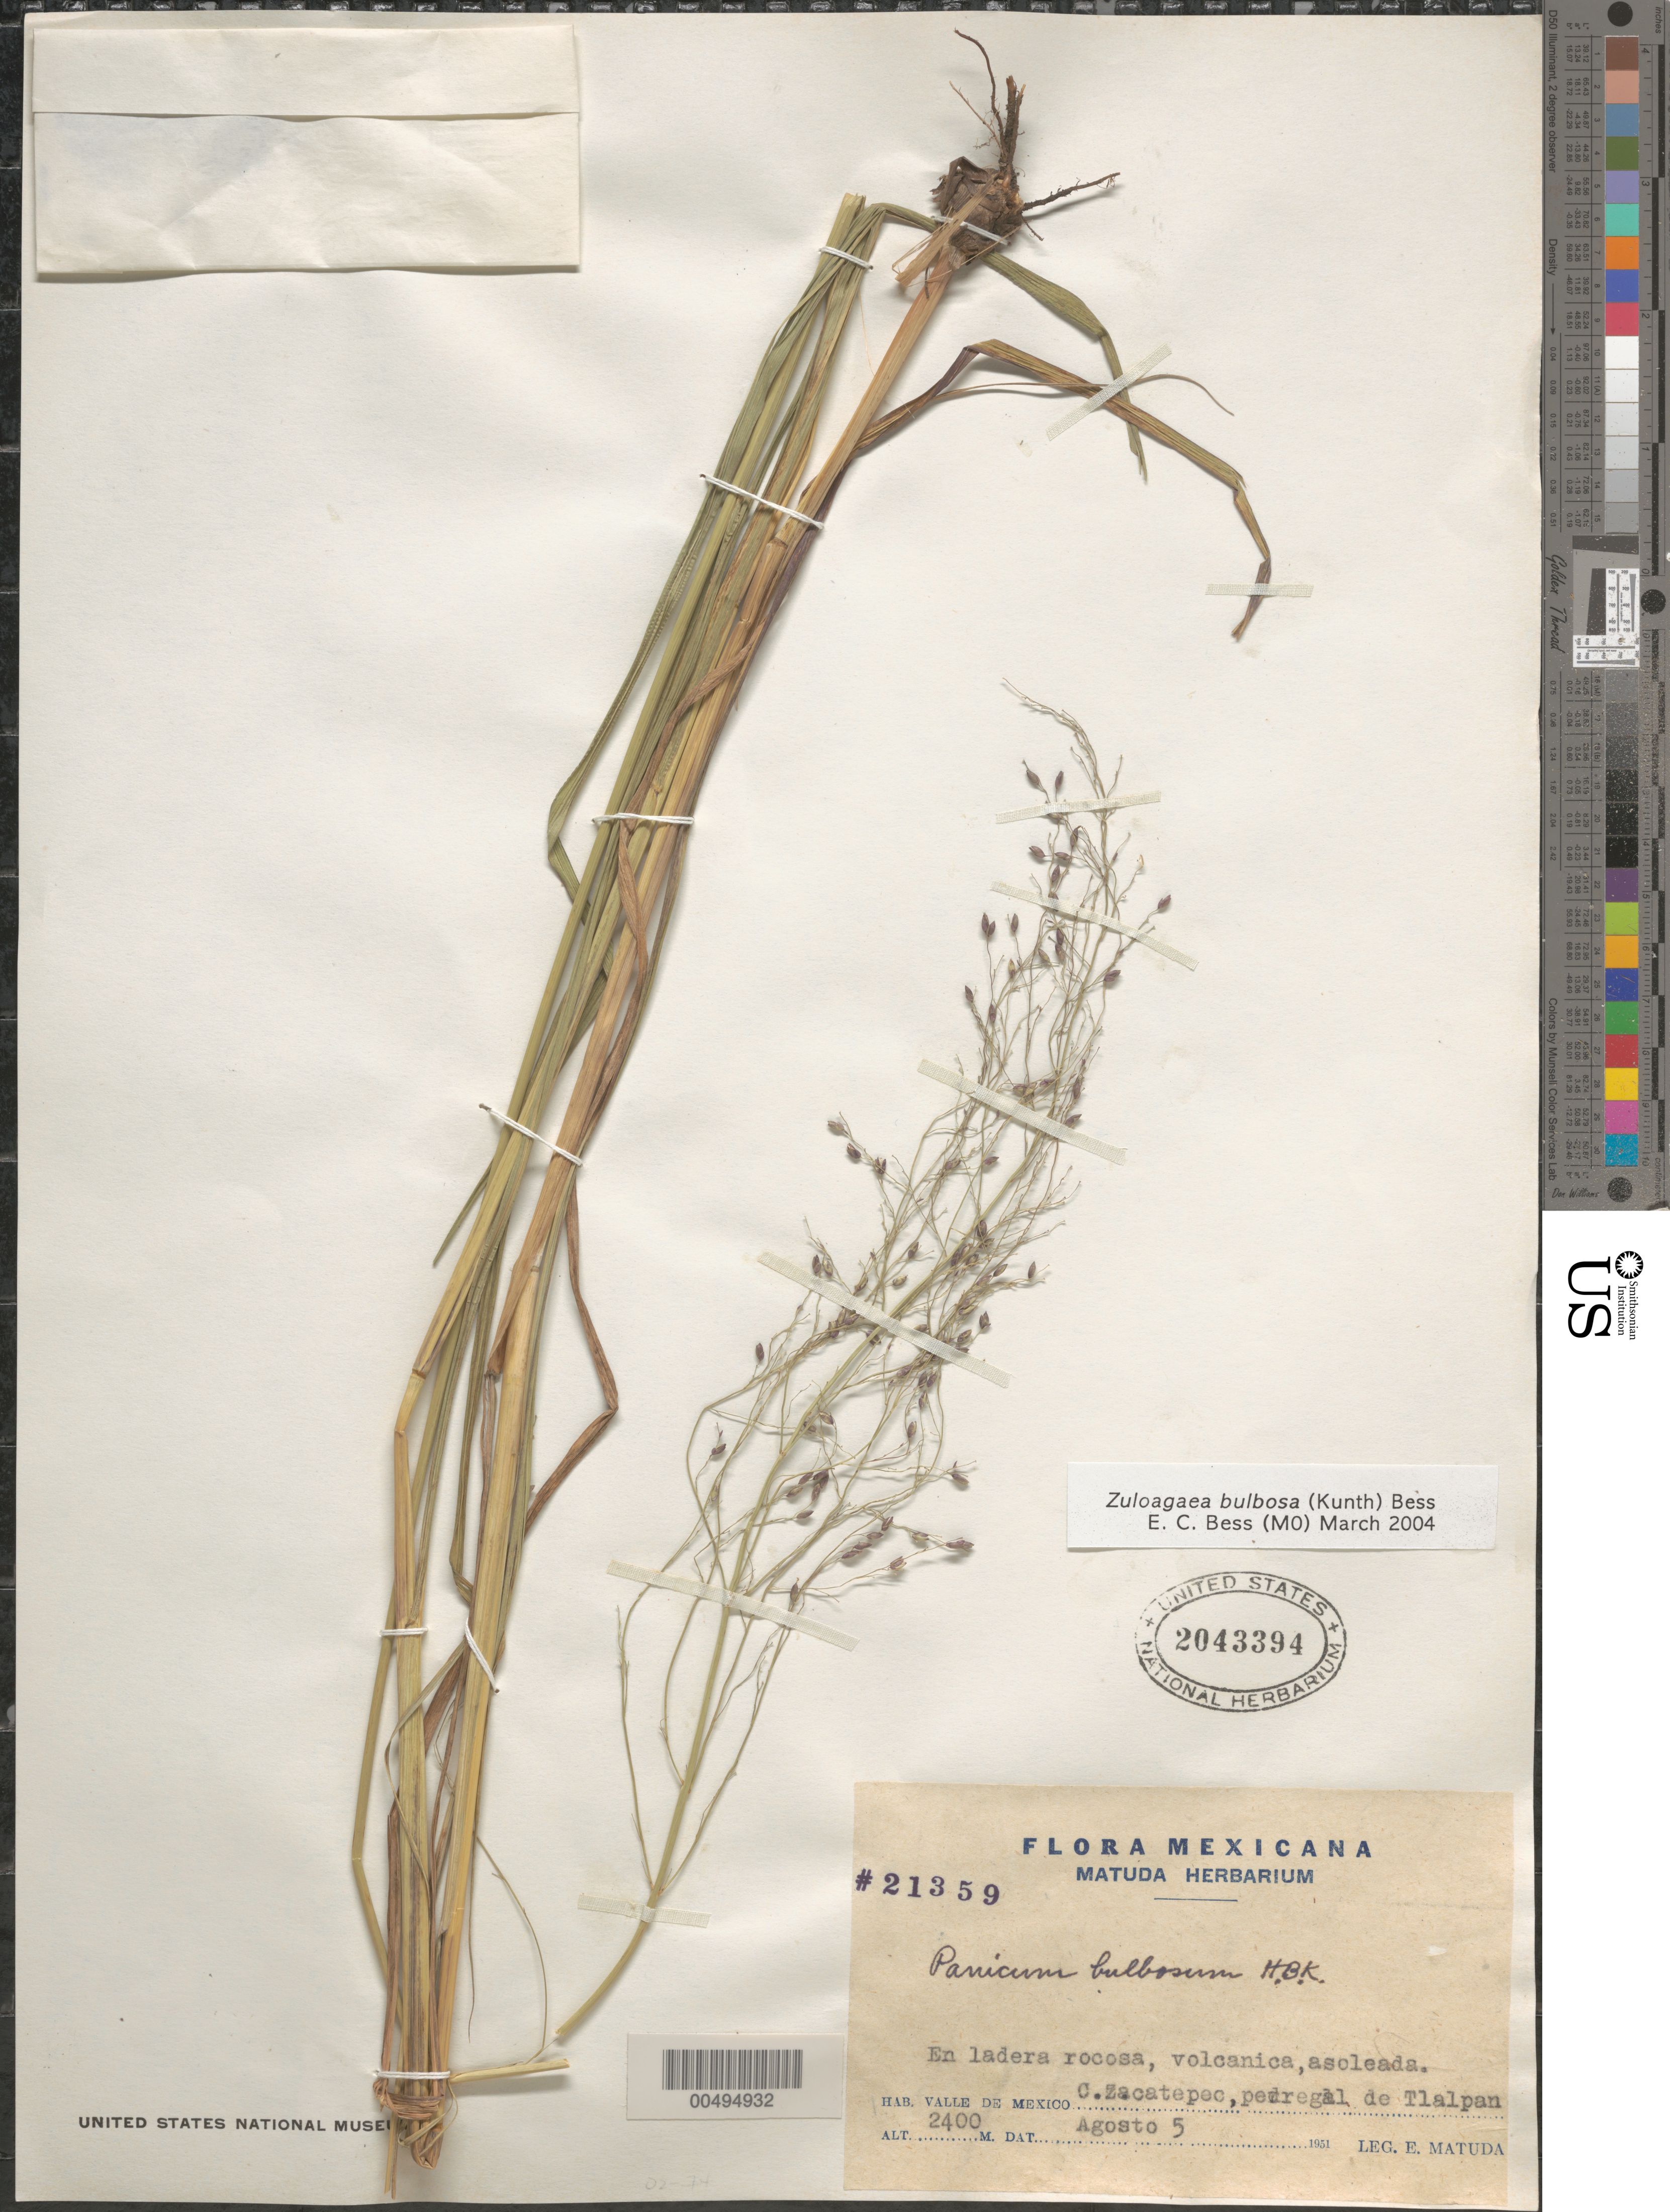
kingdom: Plantae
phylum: Tracheophyta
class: Liliopsida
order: Poales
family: Poaceae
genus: Panicum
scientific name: Panicum bulbosum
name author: Kunth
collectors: E. Matuda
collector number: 21359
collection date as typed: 5 Aug 1951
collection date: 1951-08-05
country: Mexico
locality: Valle de Mexico, C. Zacatepec, pedregal de Tlalpan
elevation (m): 2400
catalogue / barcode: US 2043394